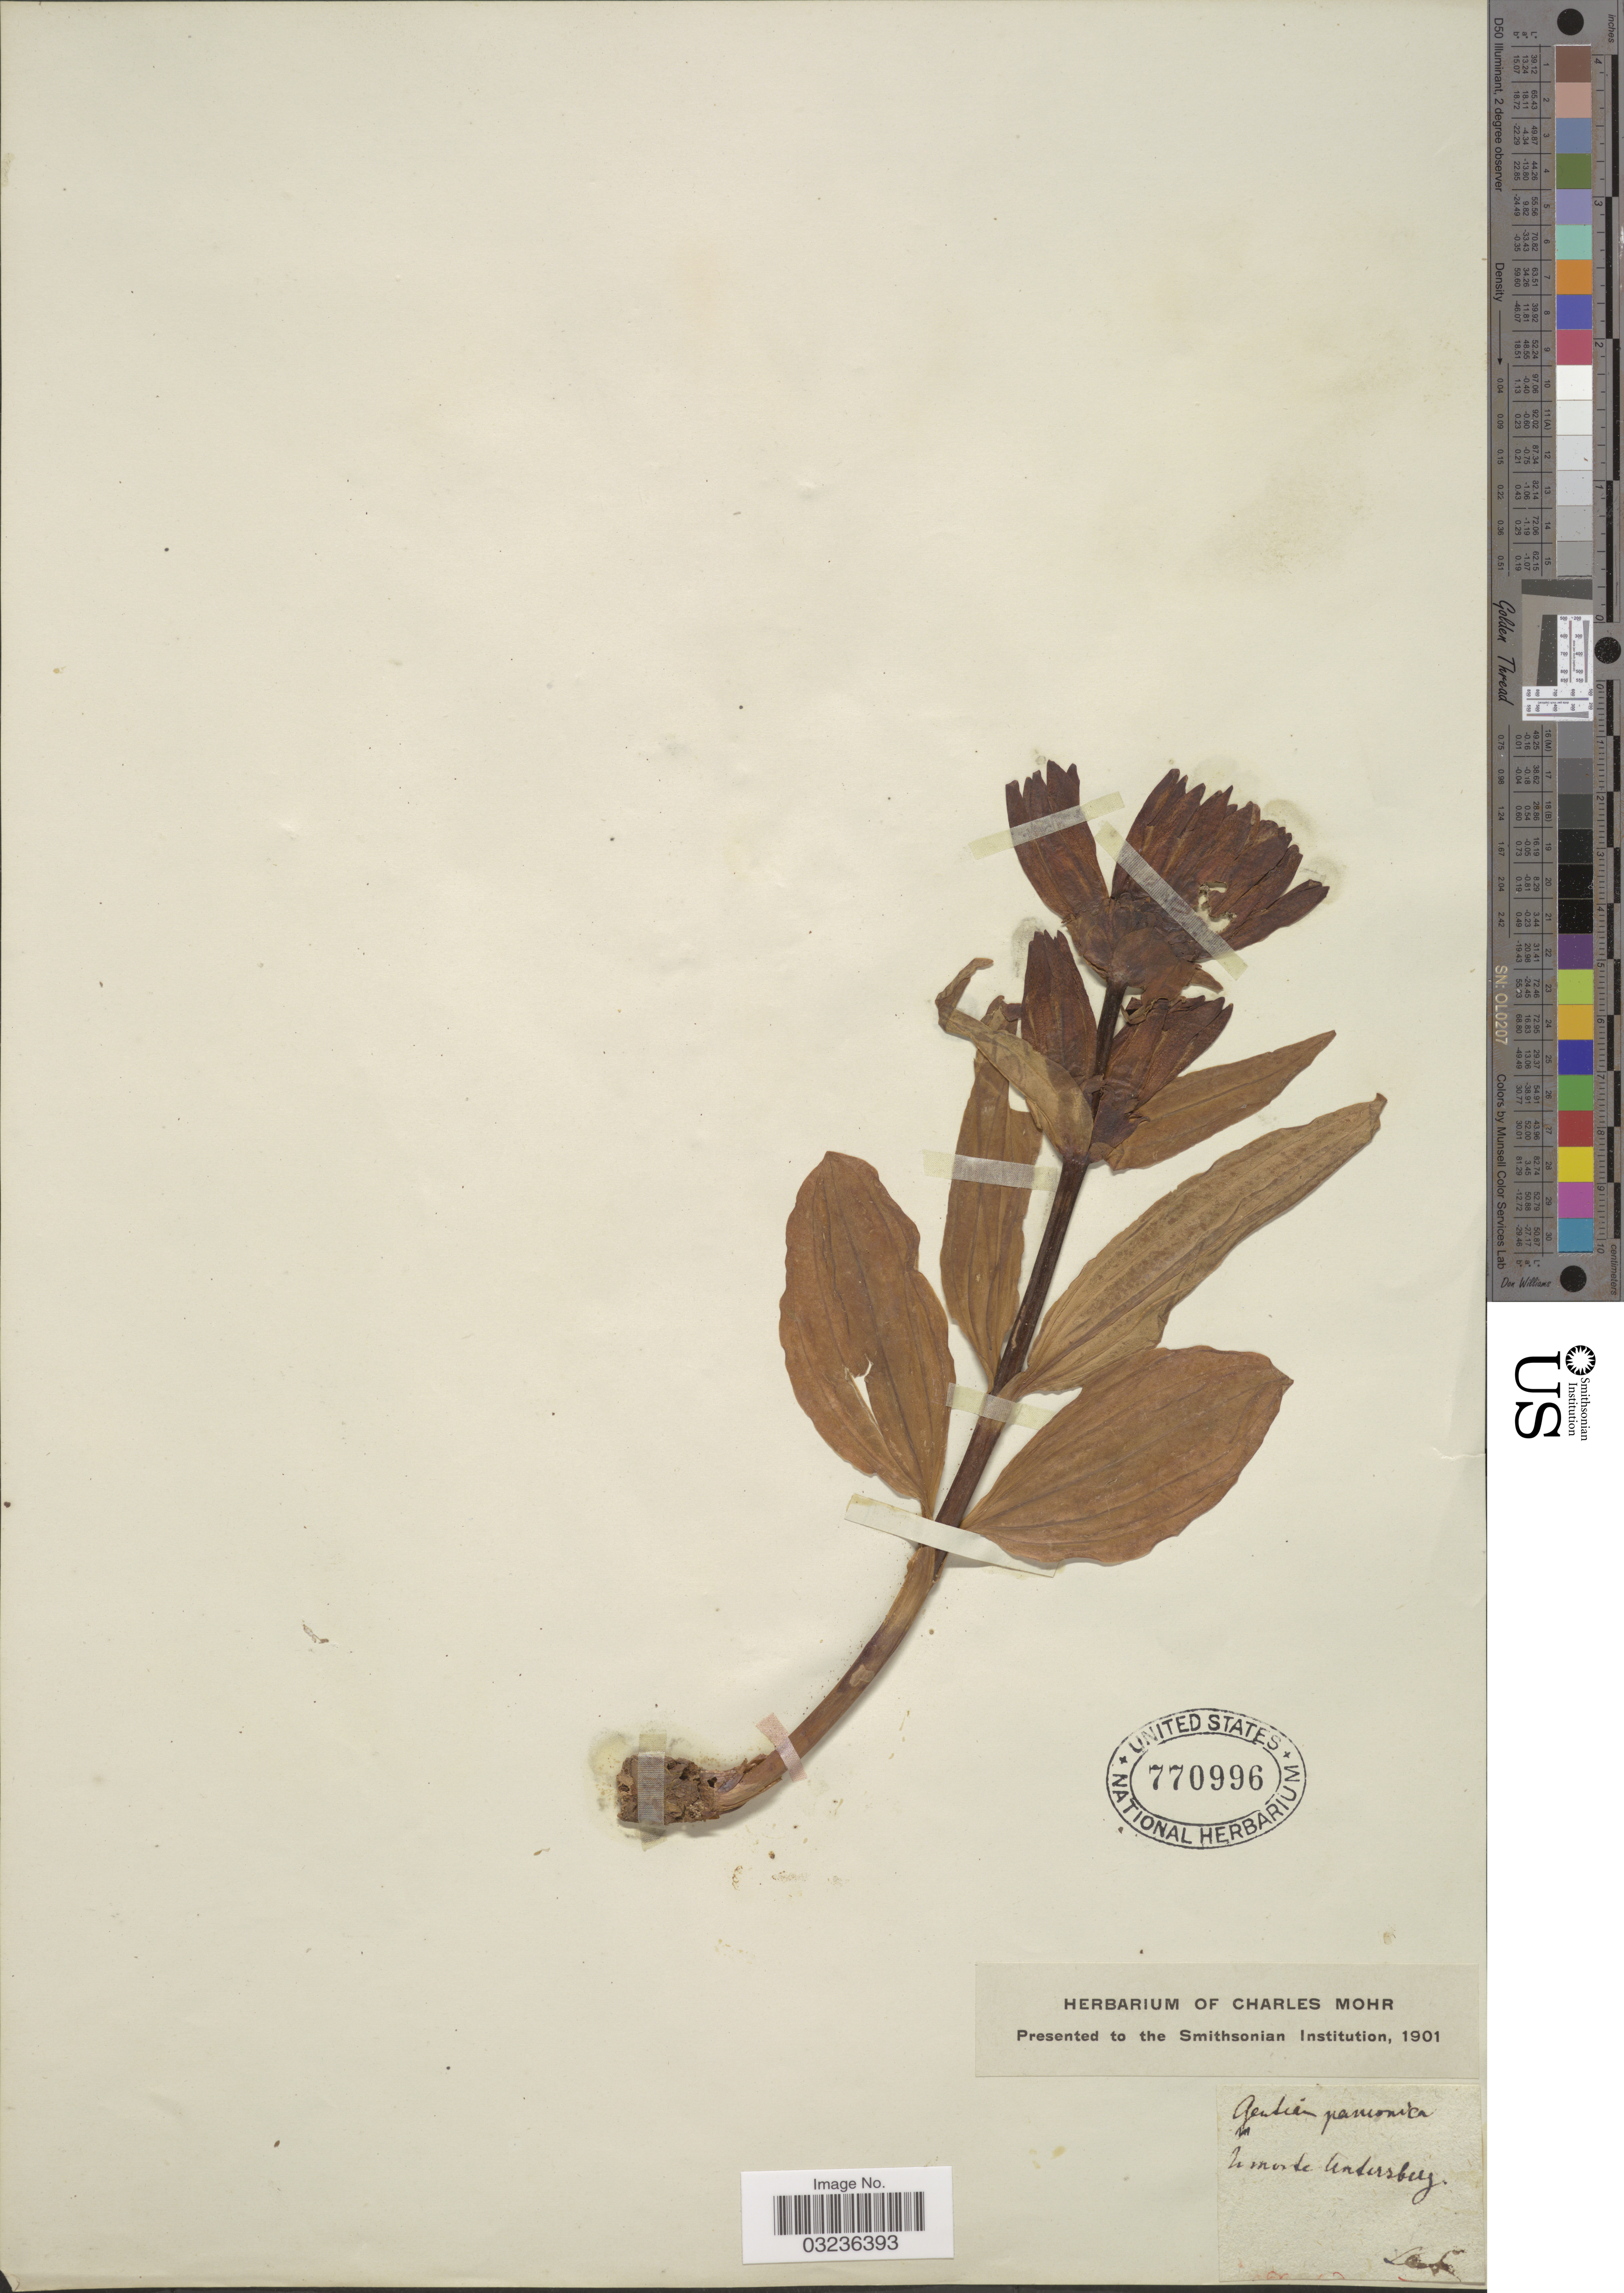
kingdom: Plantae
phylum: Tracheophyta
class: Magnoliopsida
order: Gentianales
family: Gentianaceae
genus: Gentiana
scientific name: Gentiana sp.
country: Germany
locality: In monte Untersberg.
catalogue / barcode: US 770996